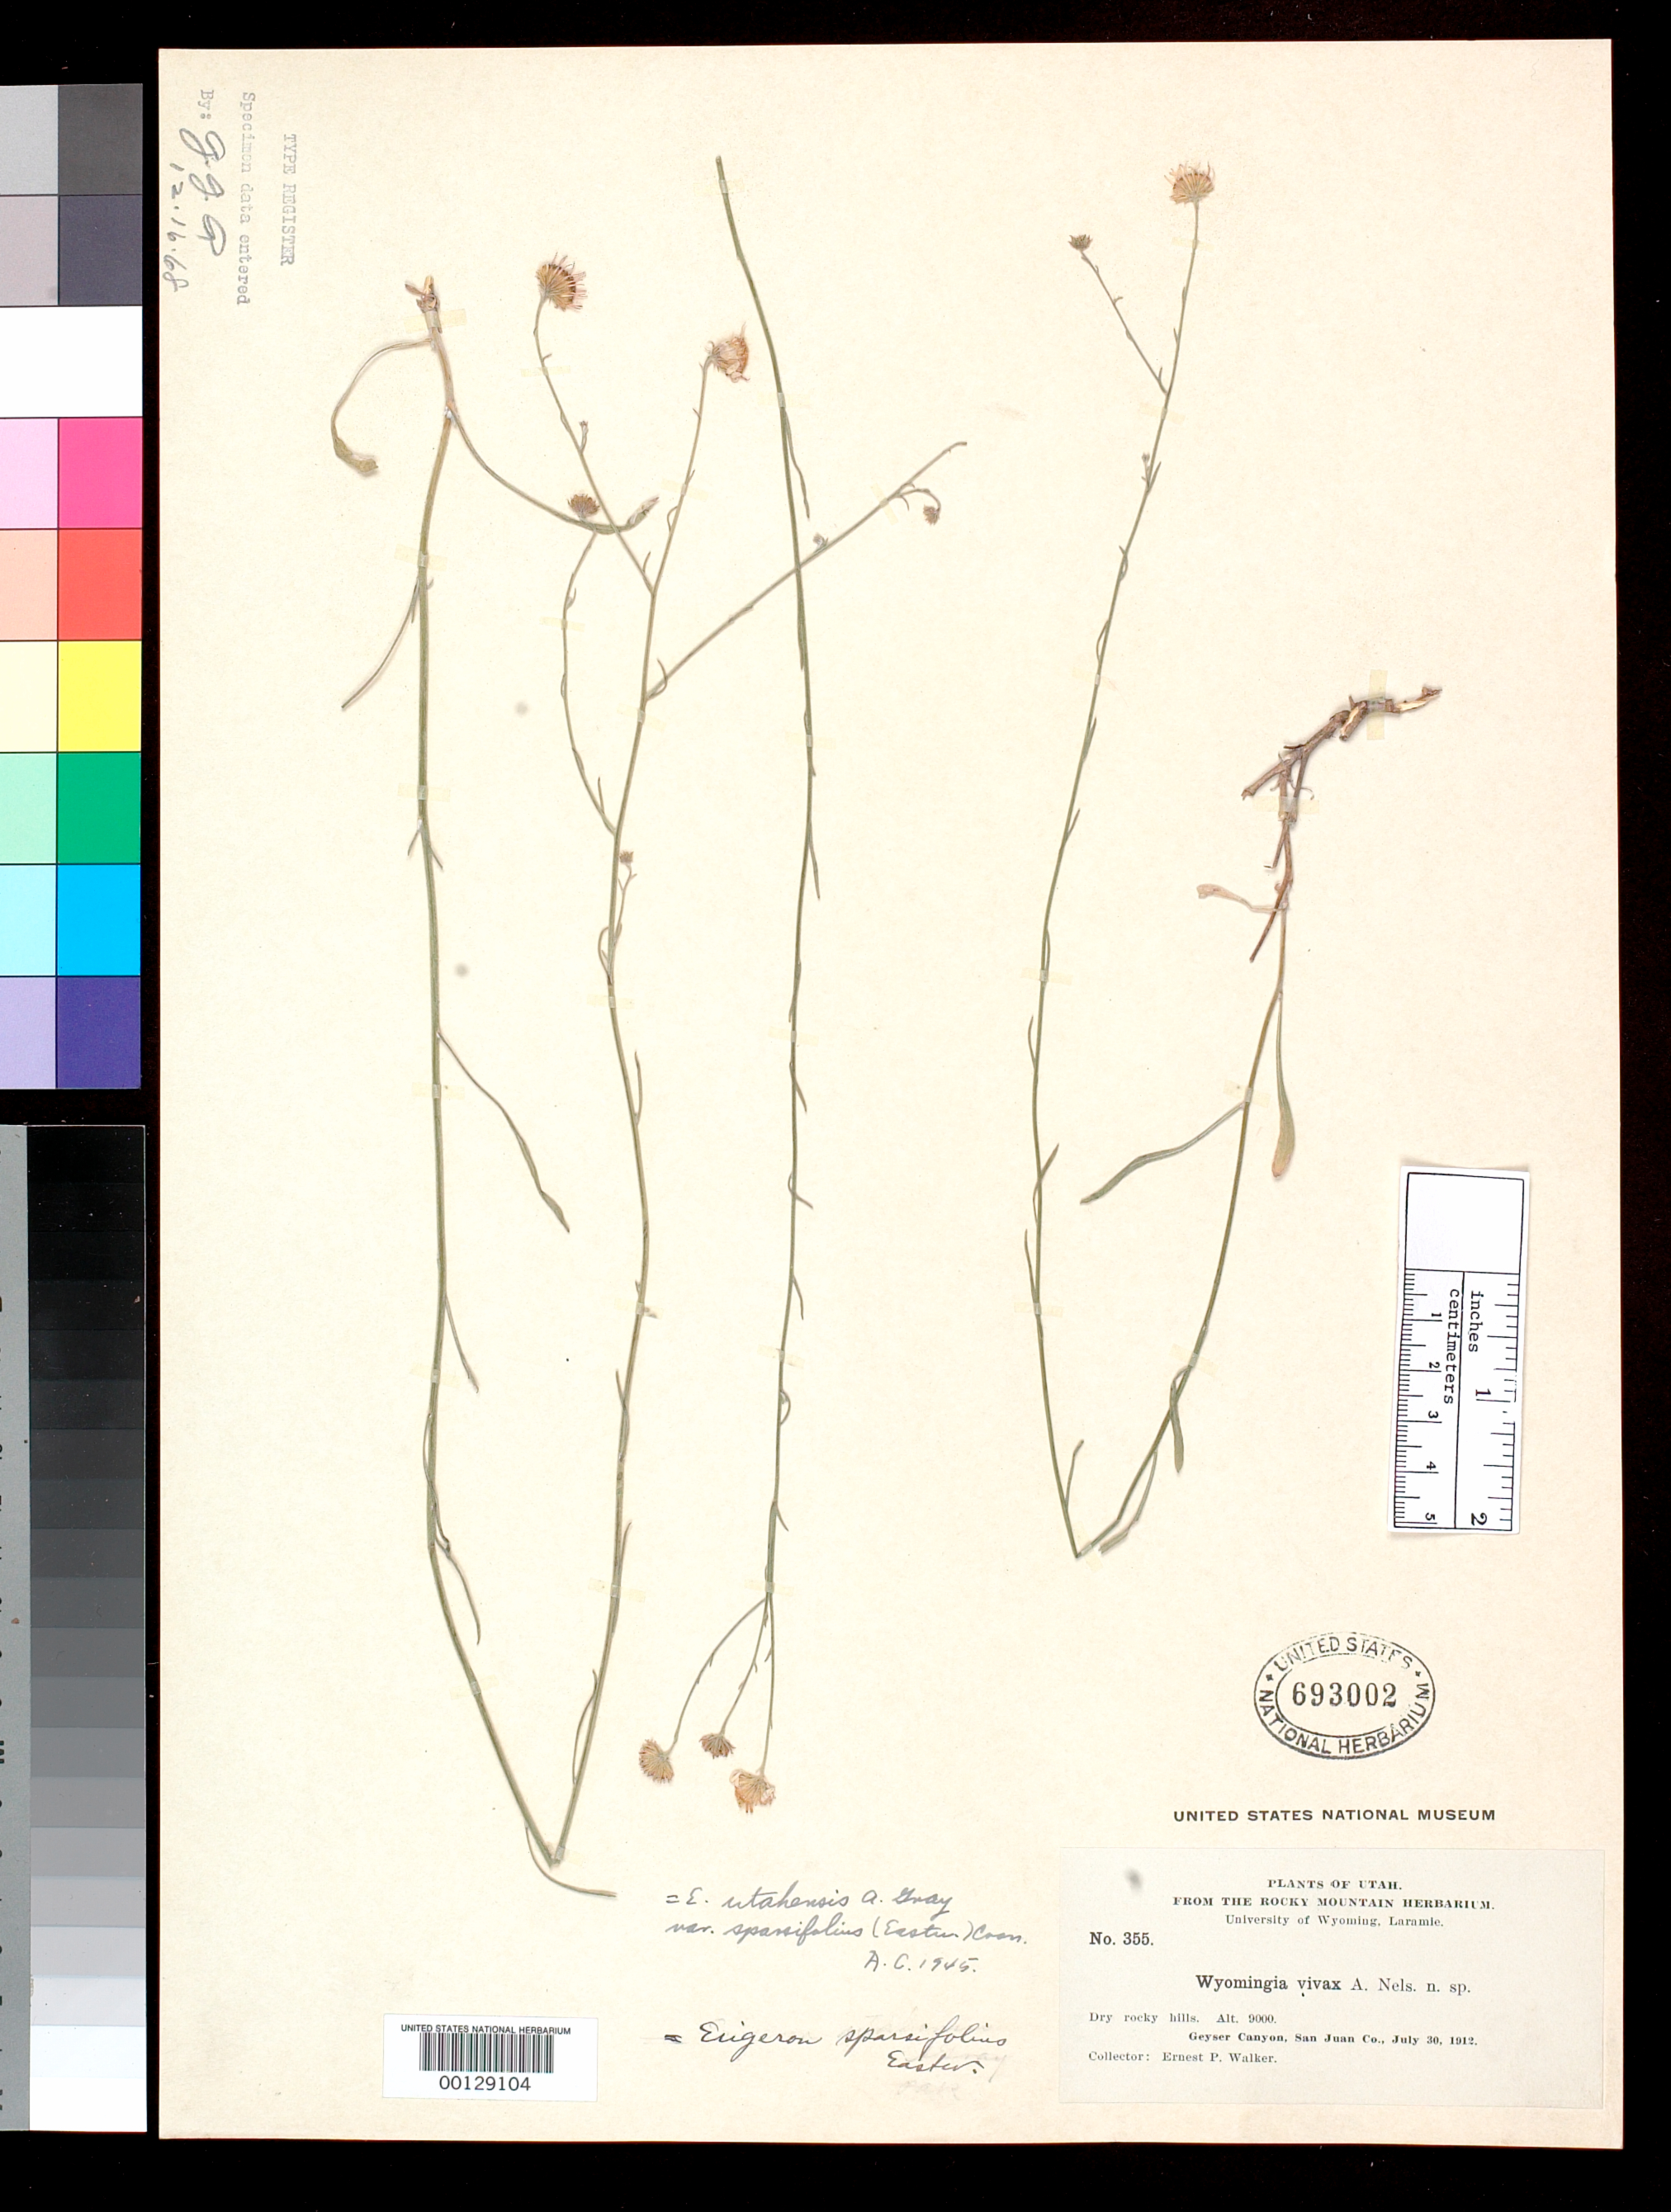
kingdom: Plantae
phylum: Tracheophyta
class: Magnoliopsida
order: Asterales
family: Asteraceae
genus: Wyomingia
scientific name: Wyomingia vivax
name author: A. Nelson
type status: Isotype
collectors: E. Walker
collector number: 355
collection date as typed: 30 Jul 1912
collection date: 1912-07-30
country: United States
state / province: Utah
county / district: San Juan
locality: Geyser Canyon.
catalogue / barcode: US 693002